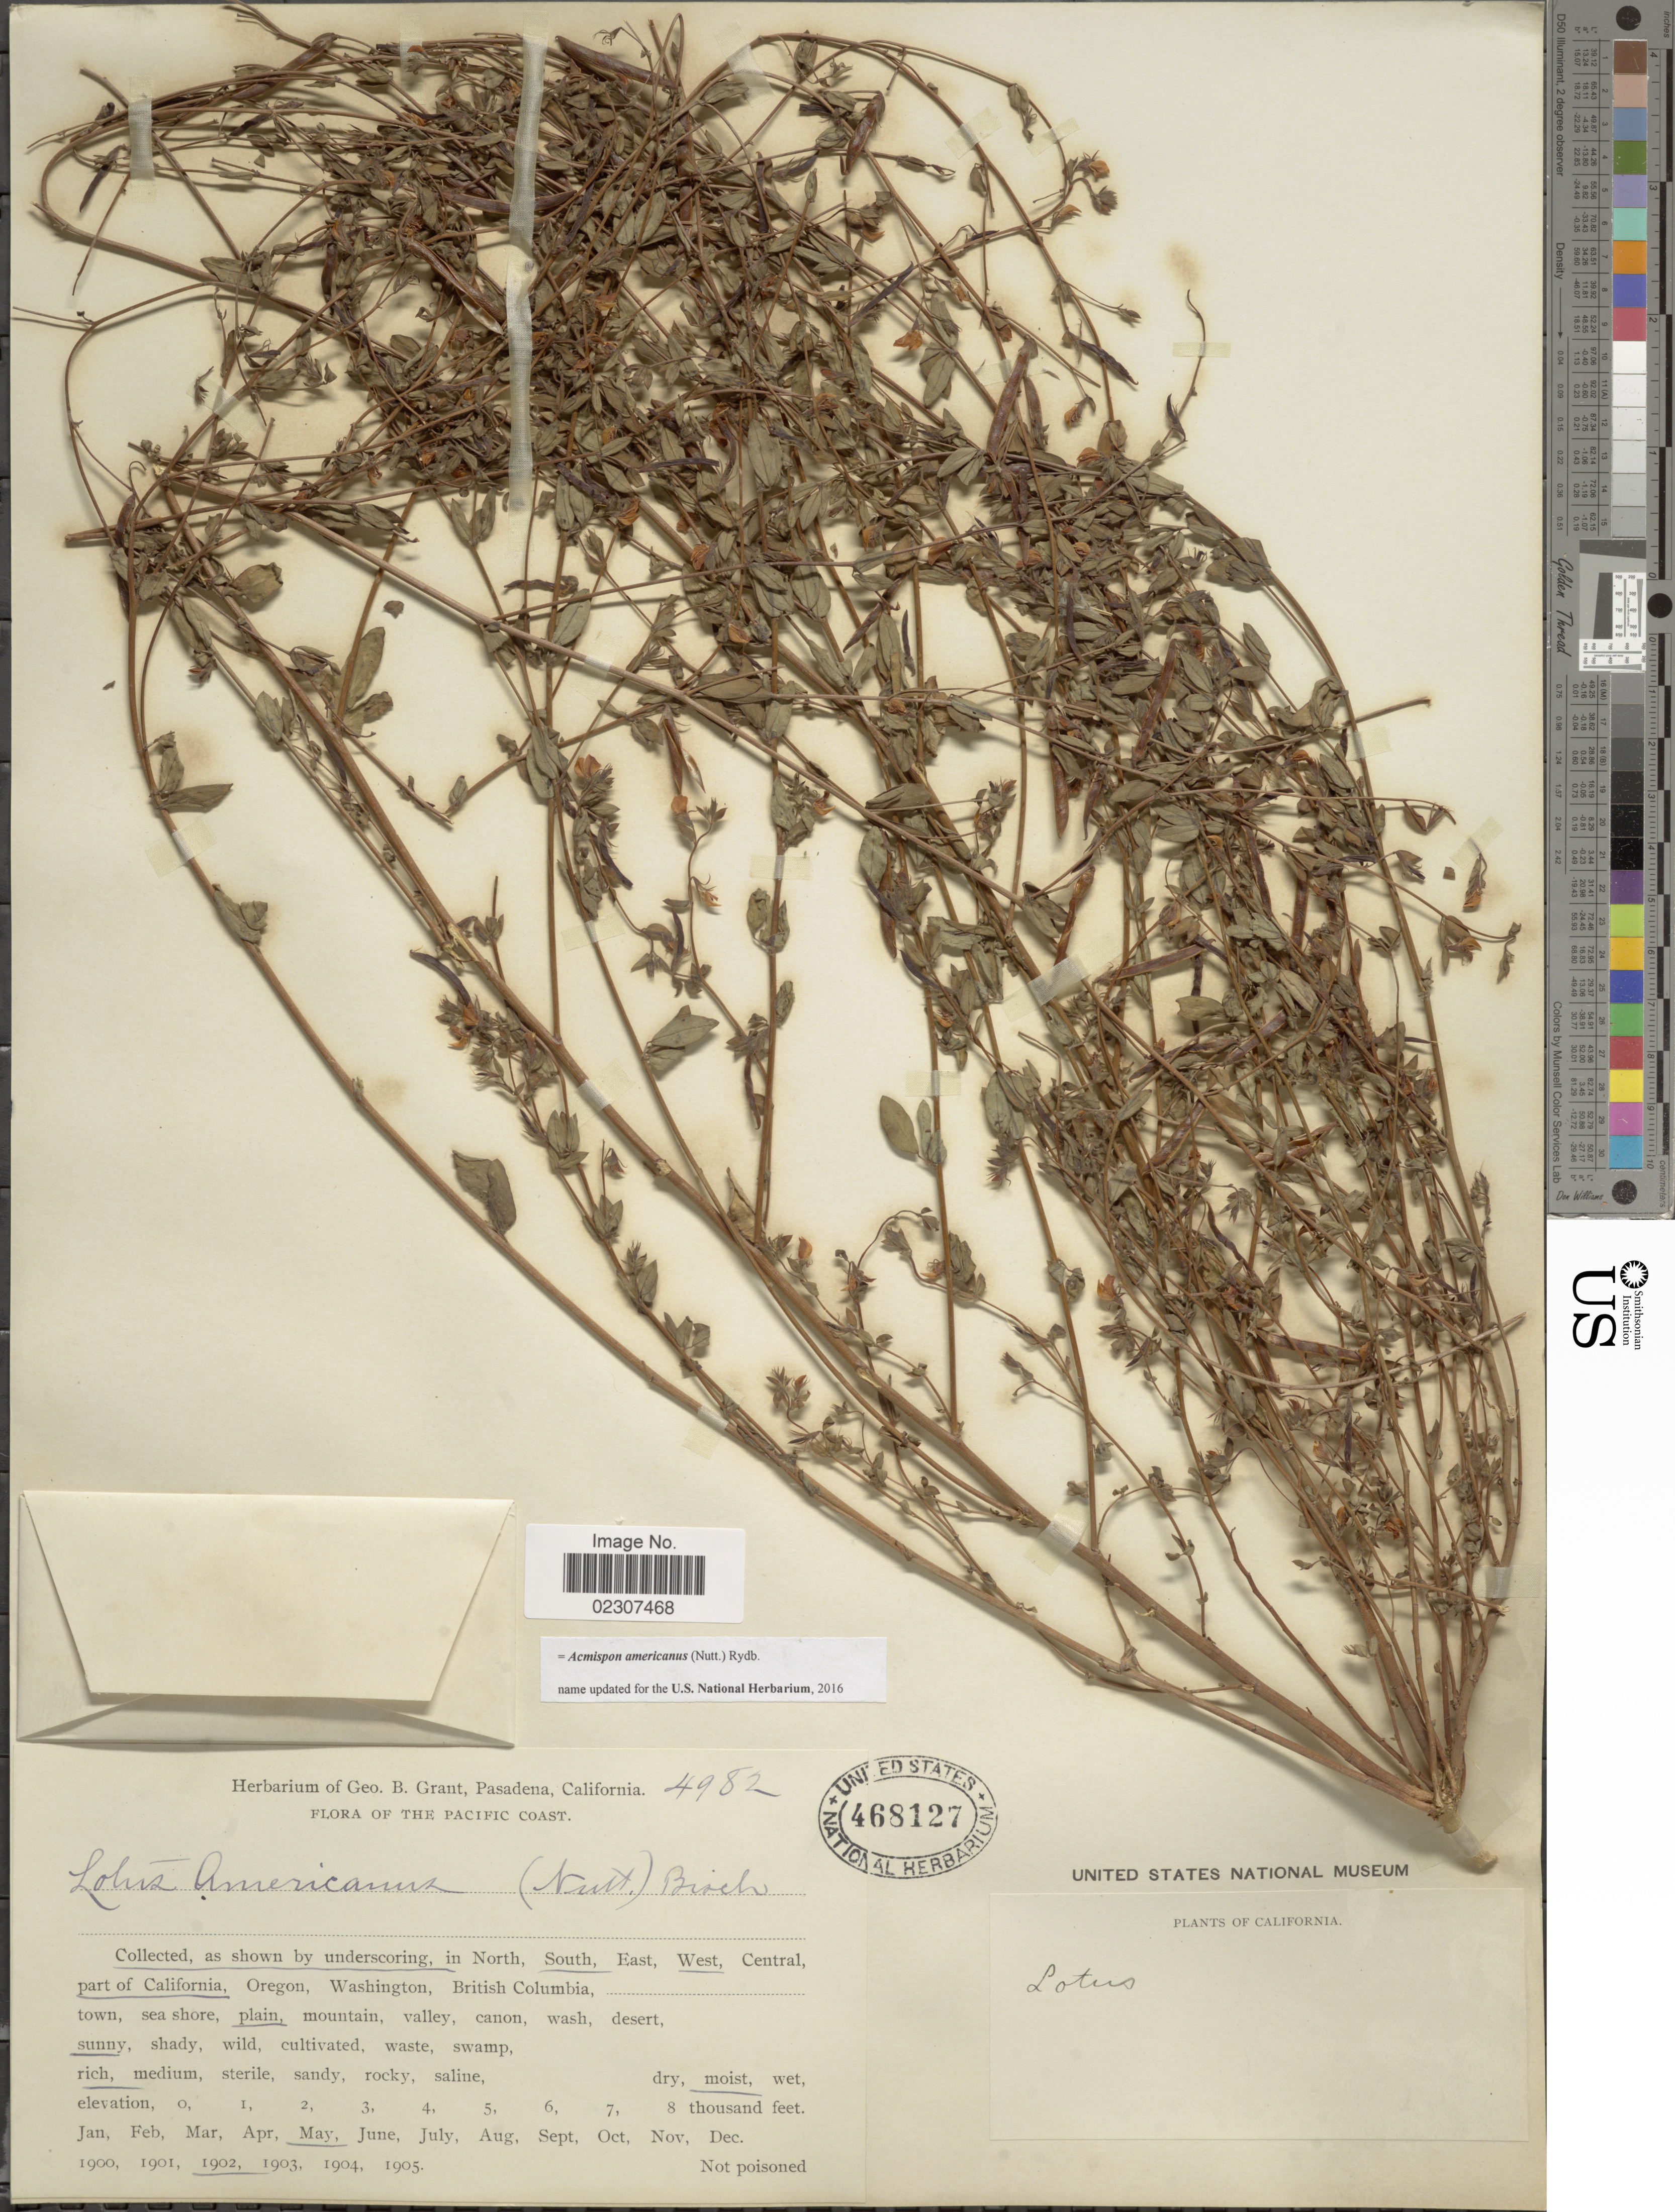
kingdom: Plantae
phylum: Tracheophyta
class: Magnoliopsida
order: Fabales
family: Fabaceae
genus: Acmispon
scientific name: Acmispon americanus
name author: (Nutt.) Rydb.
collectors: ex herb. Geo. B. Grant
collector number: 4982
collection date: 1902-05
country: United States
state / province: California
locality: South, West part of California.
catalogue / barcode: US 468127